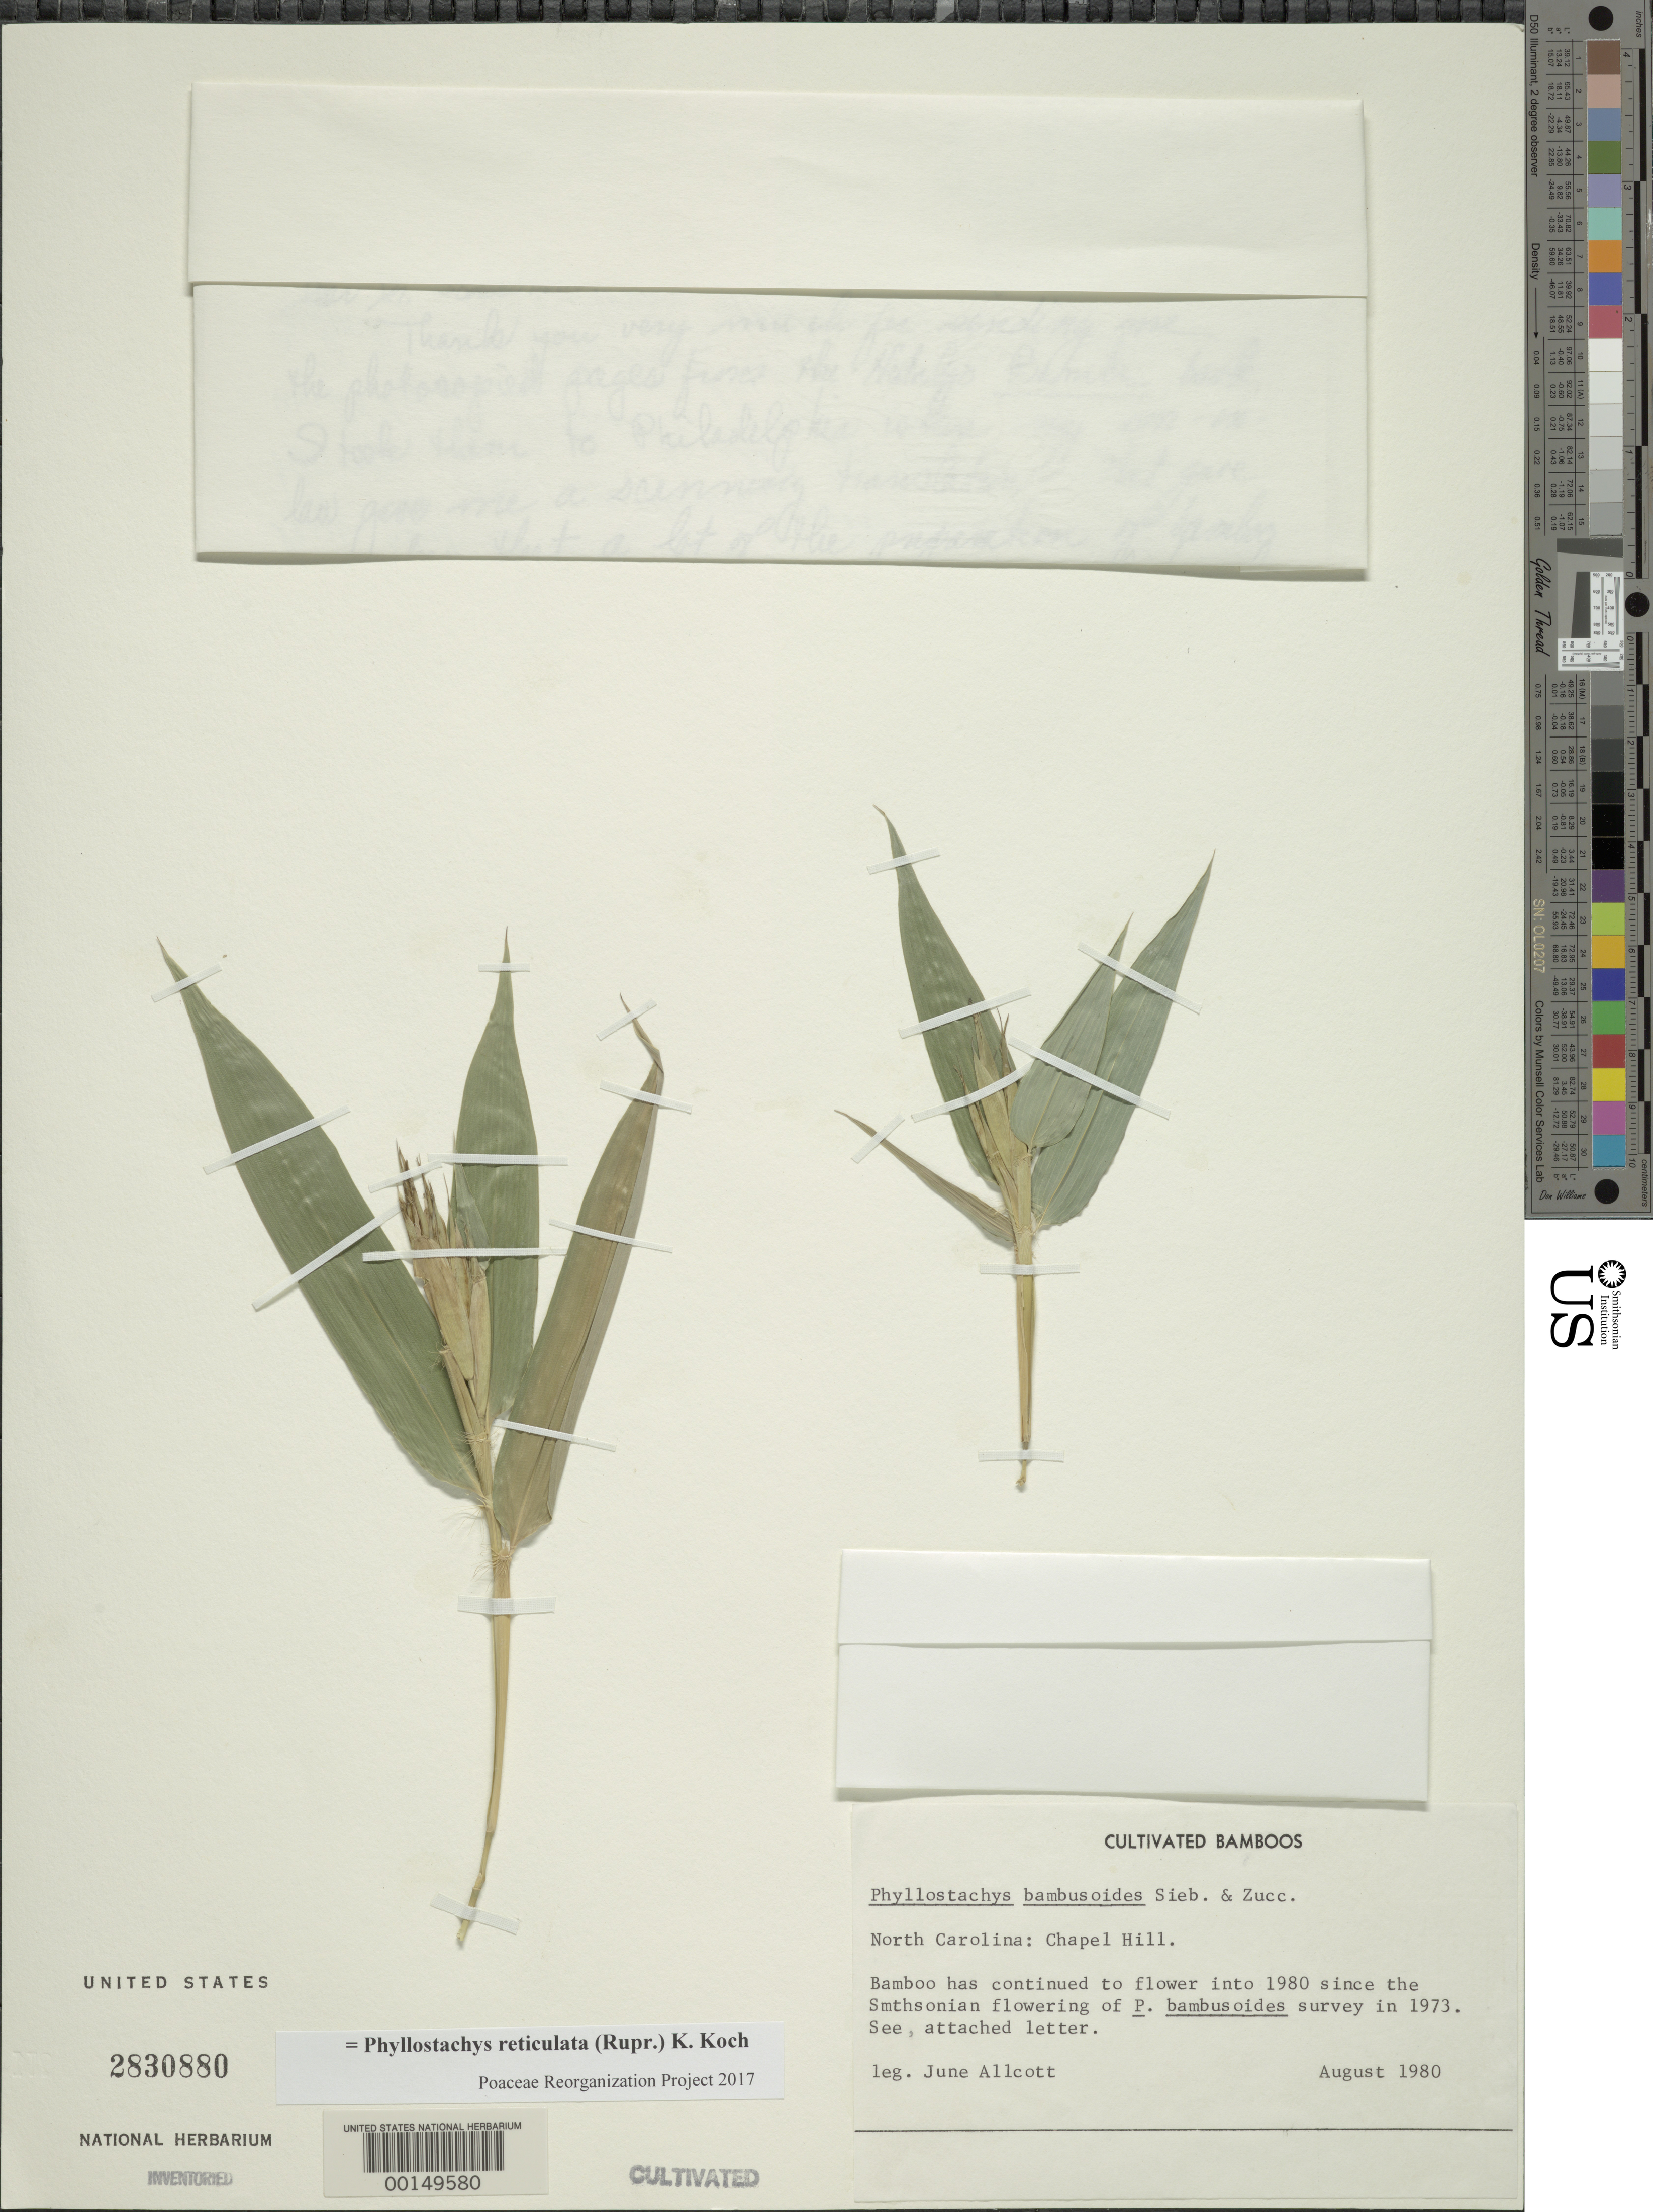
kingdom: Plantae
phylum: Tracheophyta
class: Liliopsida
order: Poales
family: Poaceae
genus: Phyllostachys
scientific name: Phyllostachys reticulata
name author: (Rupr.) K. Koch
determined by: Poaceae Reorganization Project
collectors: J. Alcott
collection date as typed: Aug 1980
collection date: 1980-08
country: United States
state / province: North Carolina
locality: Chapel hill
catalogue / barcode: US 2830880